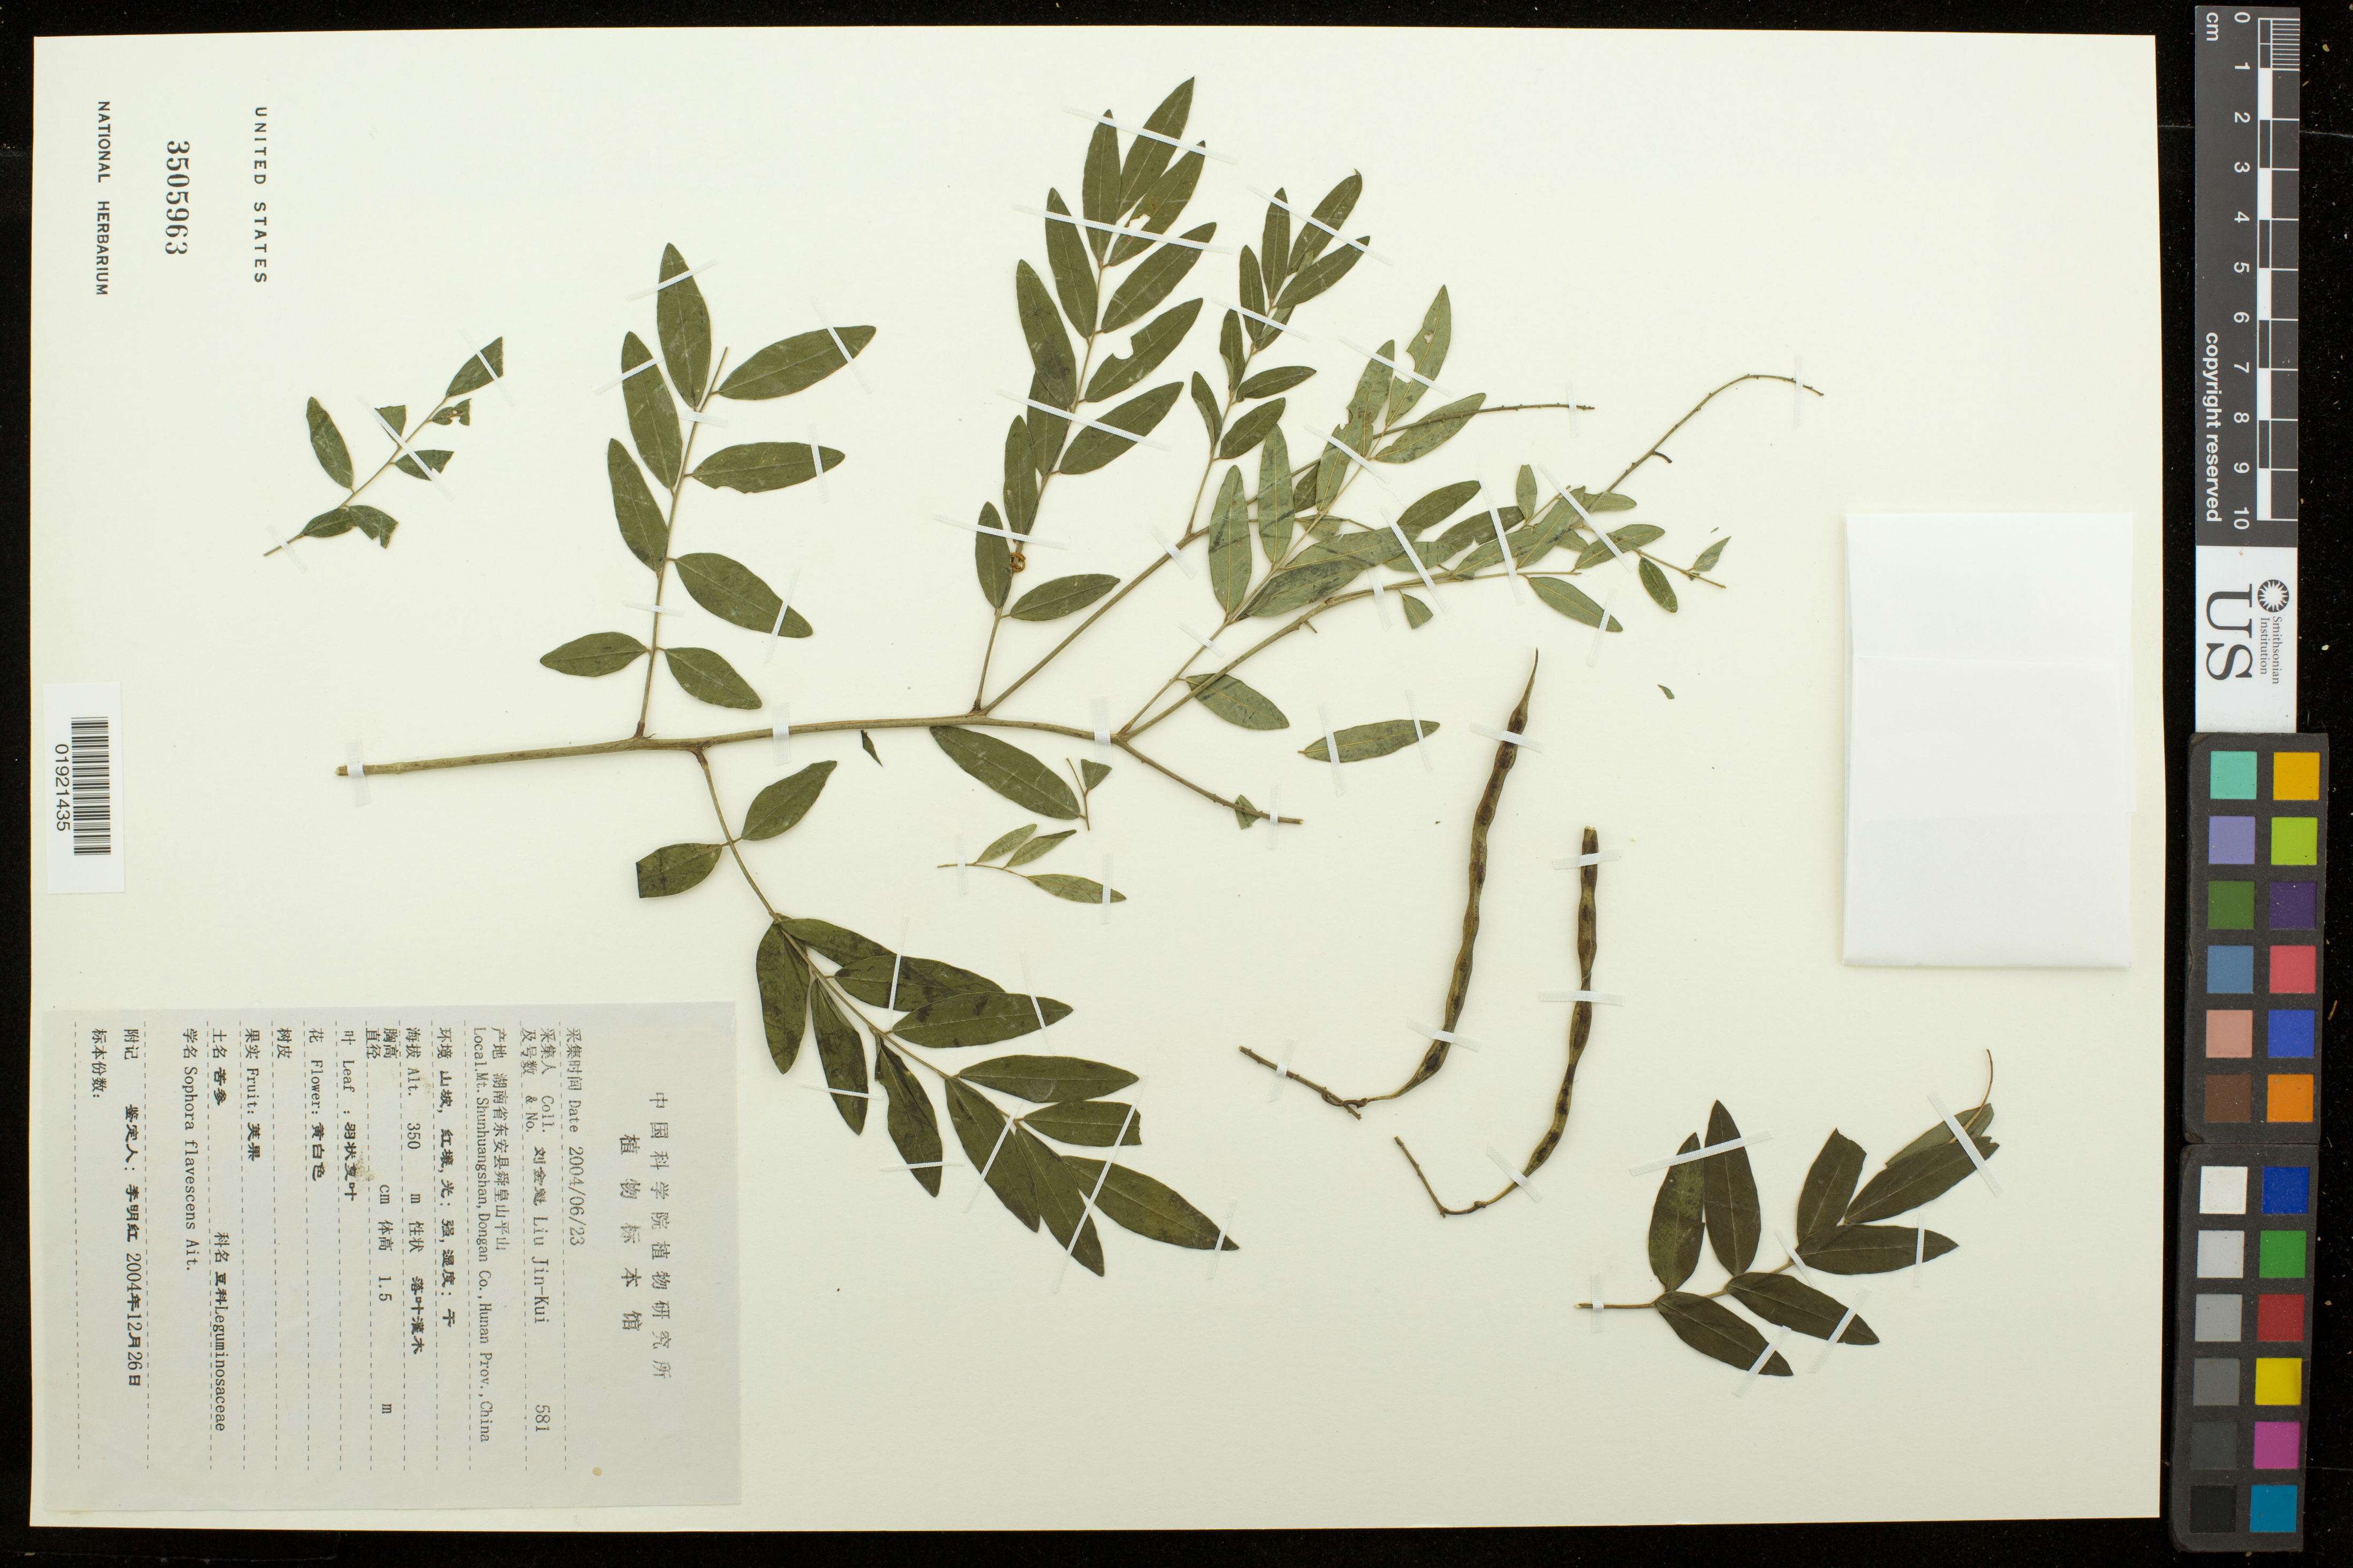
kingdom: Plantae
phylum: Tracheophyta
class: Magnoliopsida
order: Fabales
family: Fabaceae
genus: Sophora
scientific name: Sophora flavescens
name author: Aiton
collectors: L. Jin-Kui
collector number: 581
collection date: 2004-06-23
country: China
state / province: Hunan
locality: Mt. Shunhuangshan, Dongan Co.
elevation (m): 350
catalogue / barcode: US 3505963